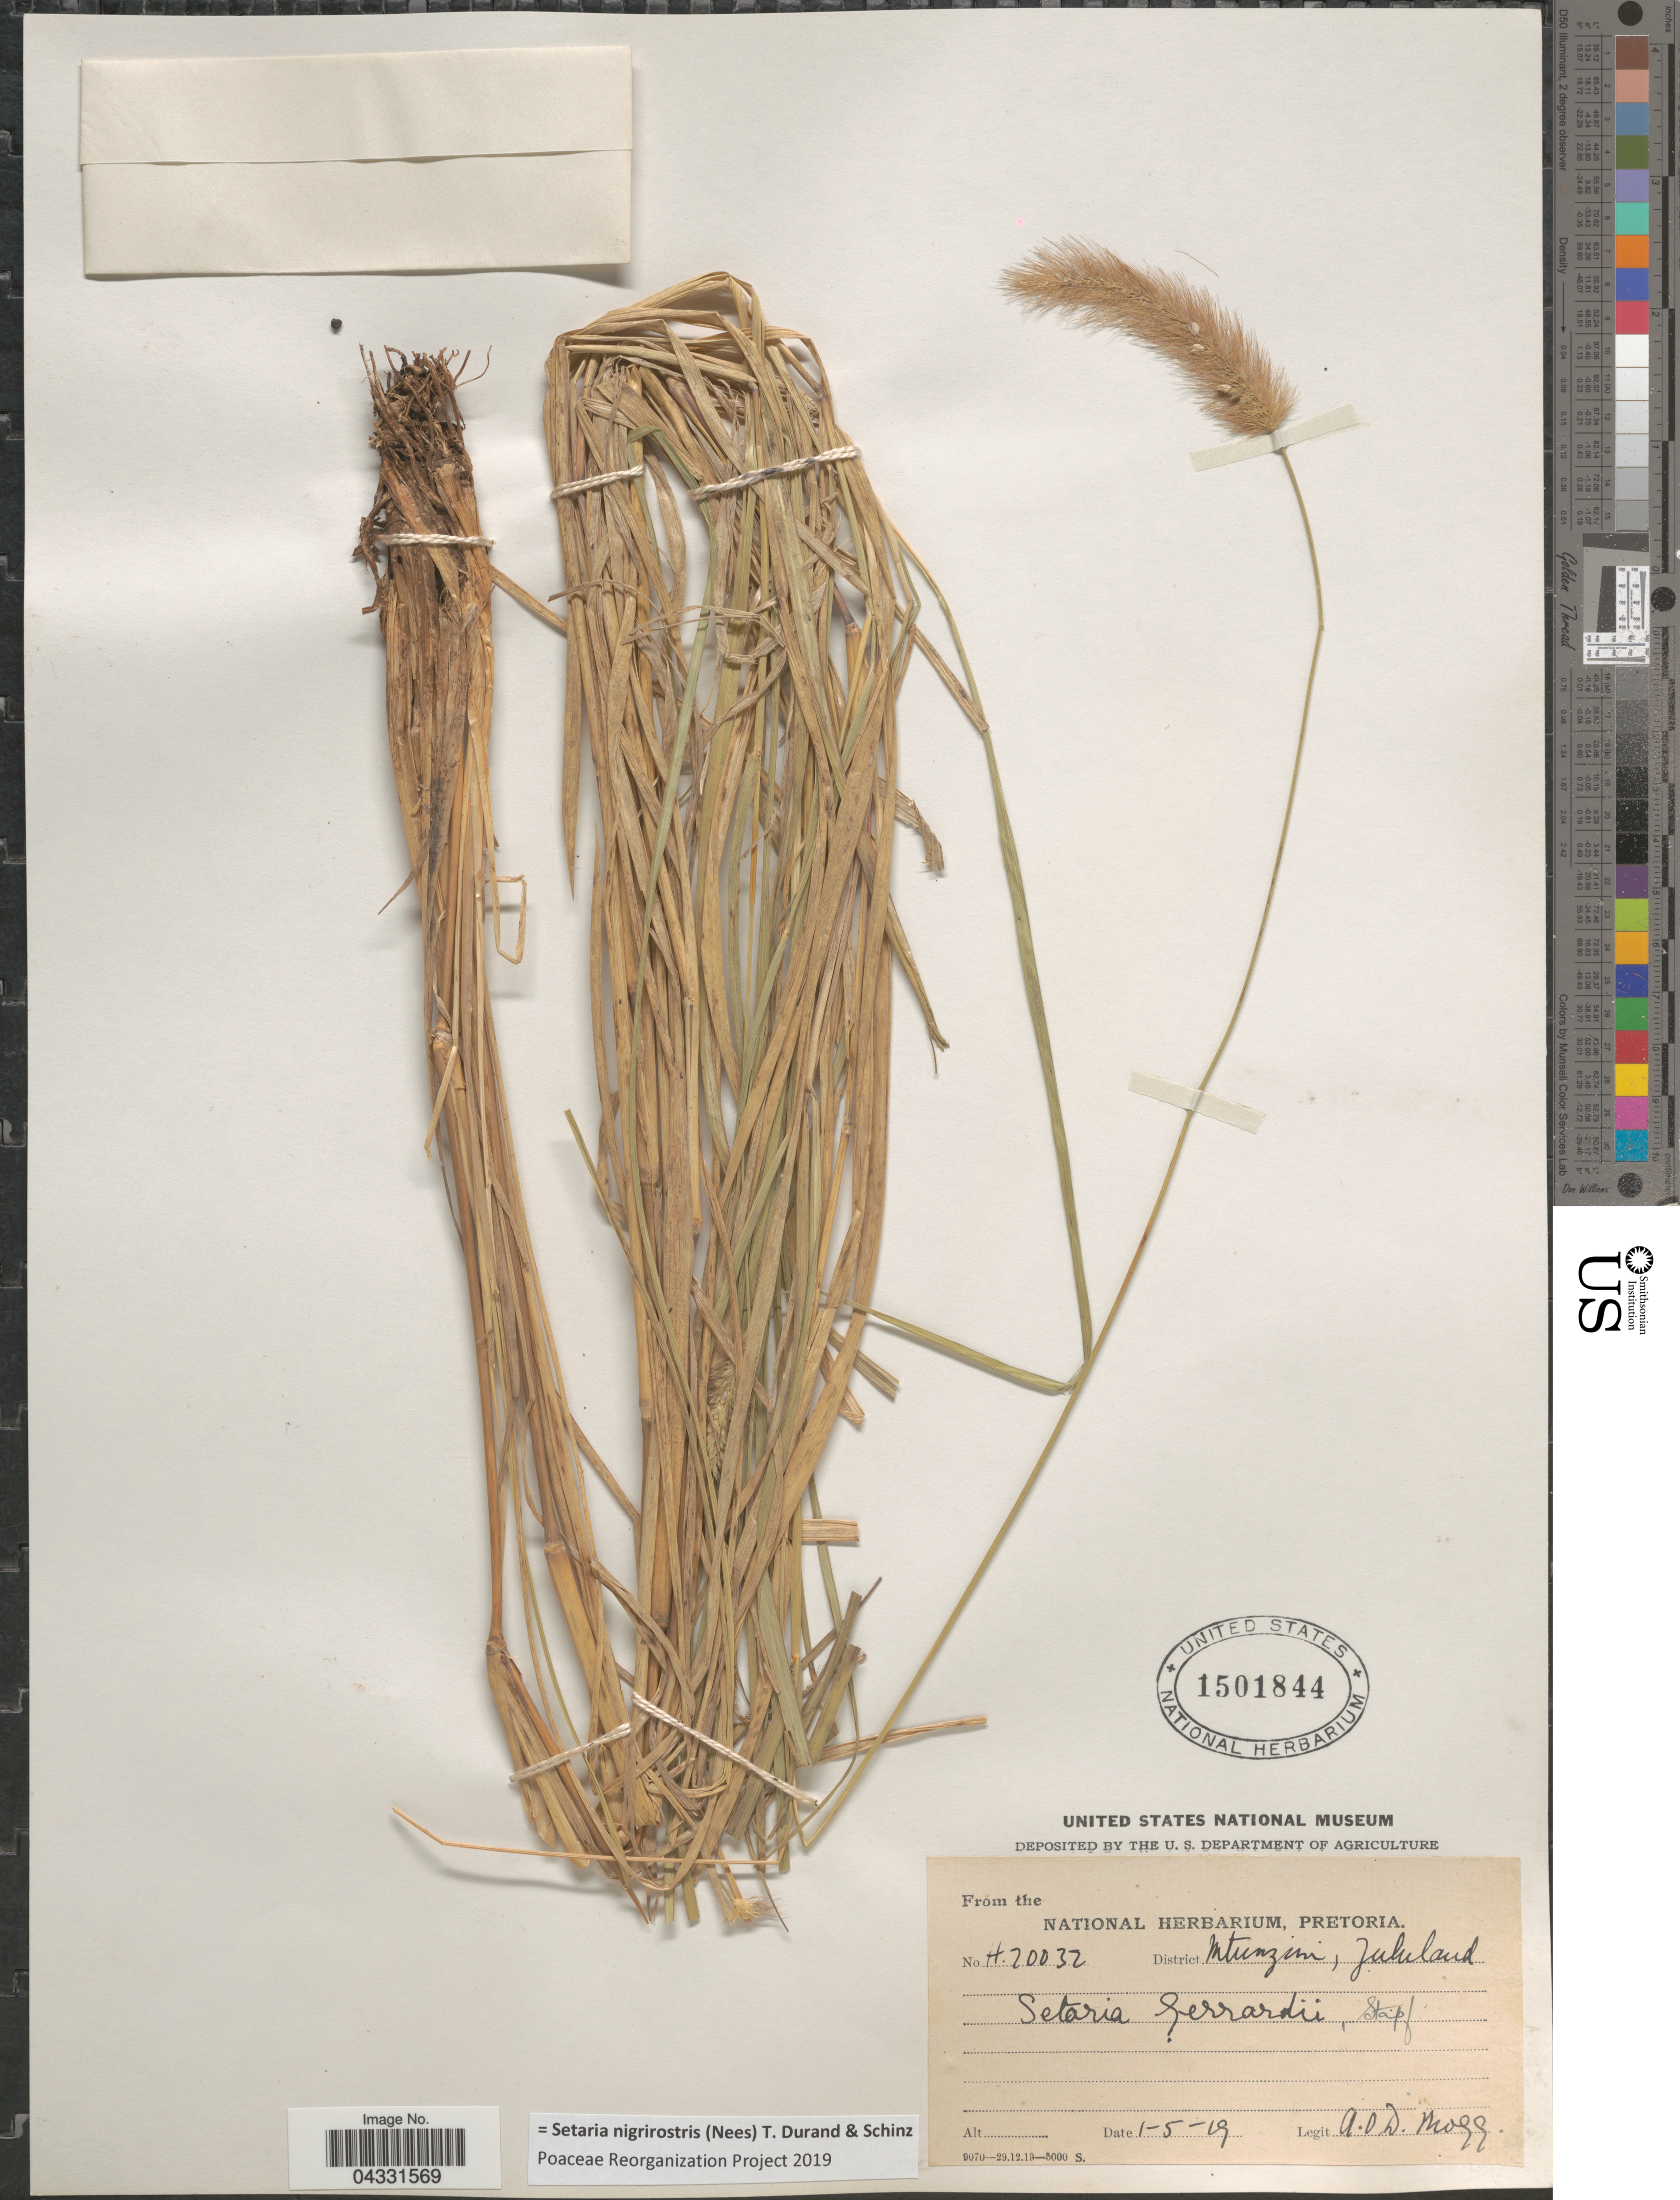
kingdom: Plantae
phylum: Tracheophyta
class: Liliopsida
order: Poales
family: Poaceae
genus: Setaria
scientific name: Setaria nigrirostris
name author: (Nees) Durand & Schinz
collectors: A. O. Mogg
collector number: H.20032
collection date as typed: Transcribed d/m/y: 1/5/19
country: South Africa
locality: District Mtunzini, Zululand.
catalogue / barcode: US 1501844